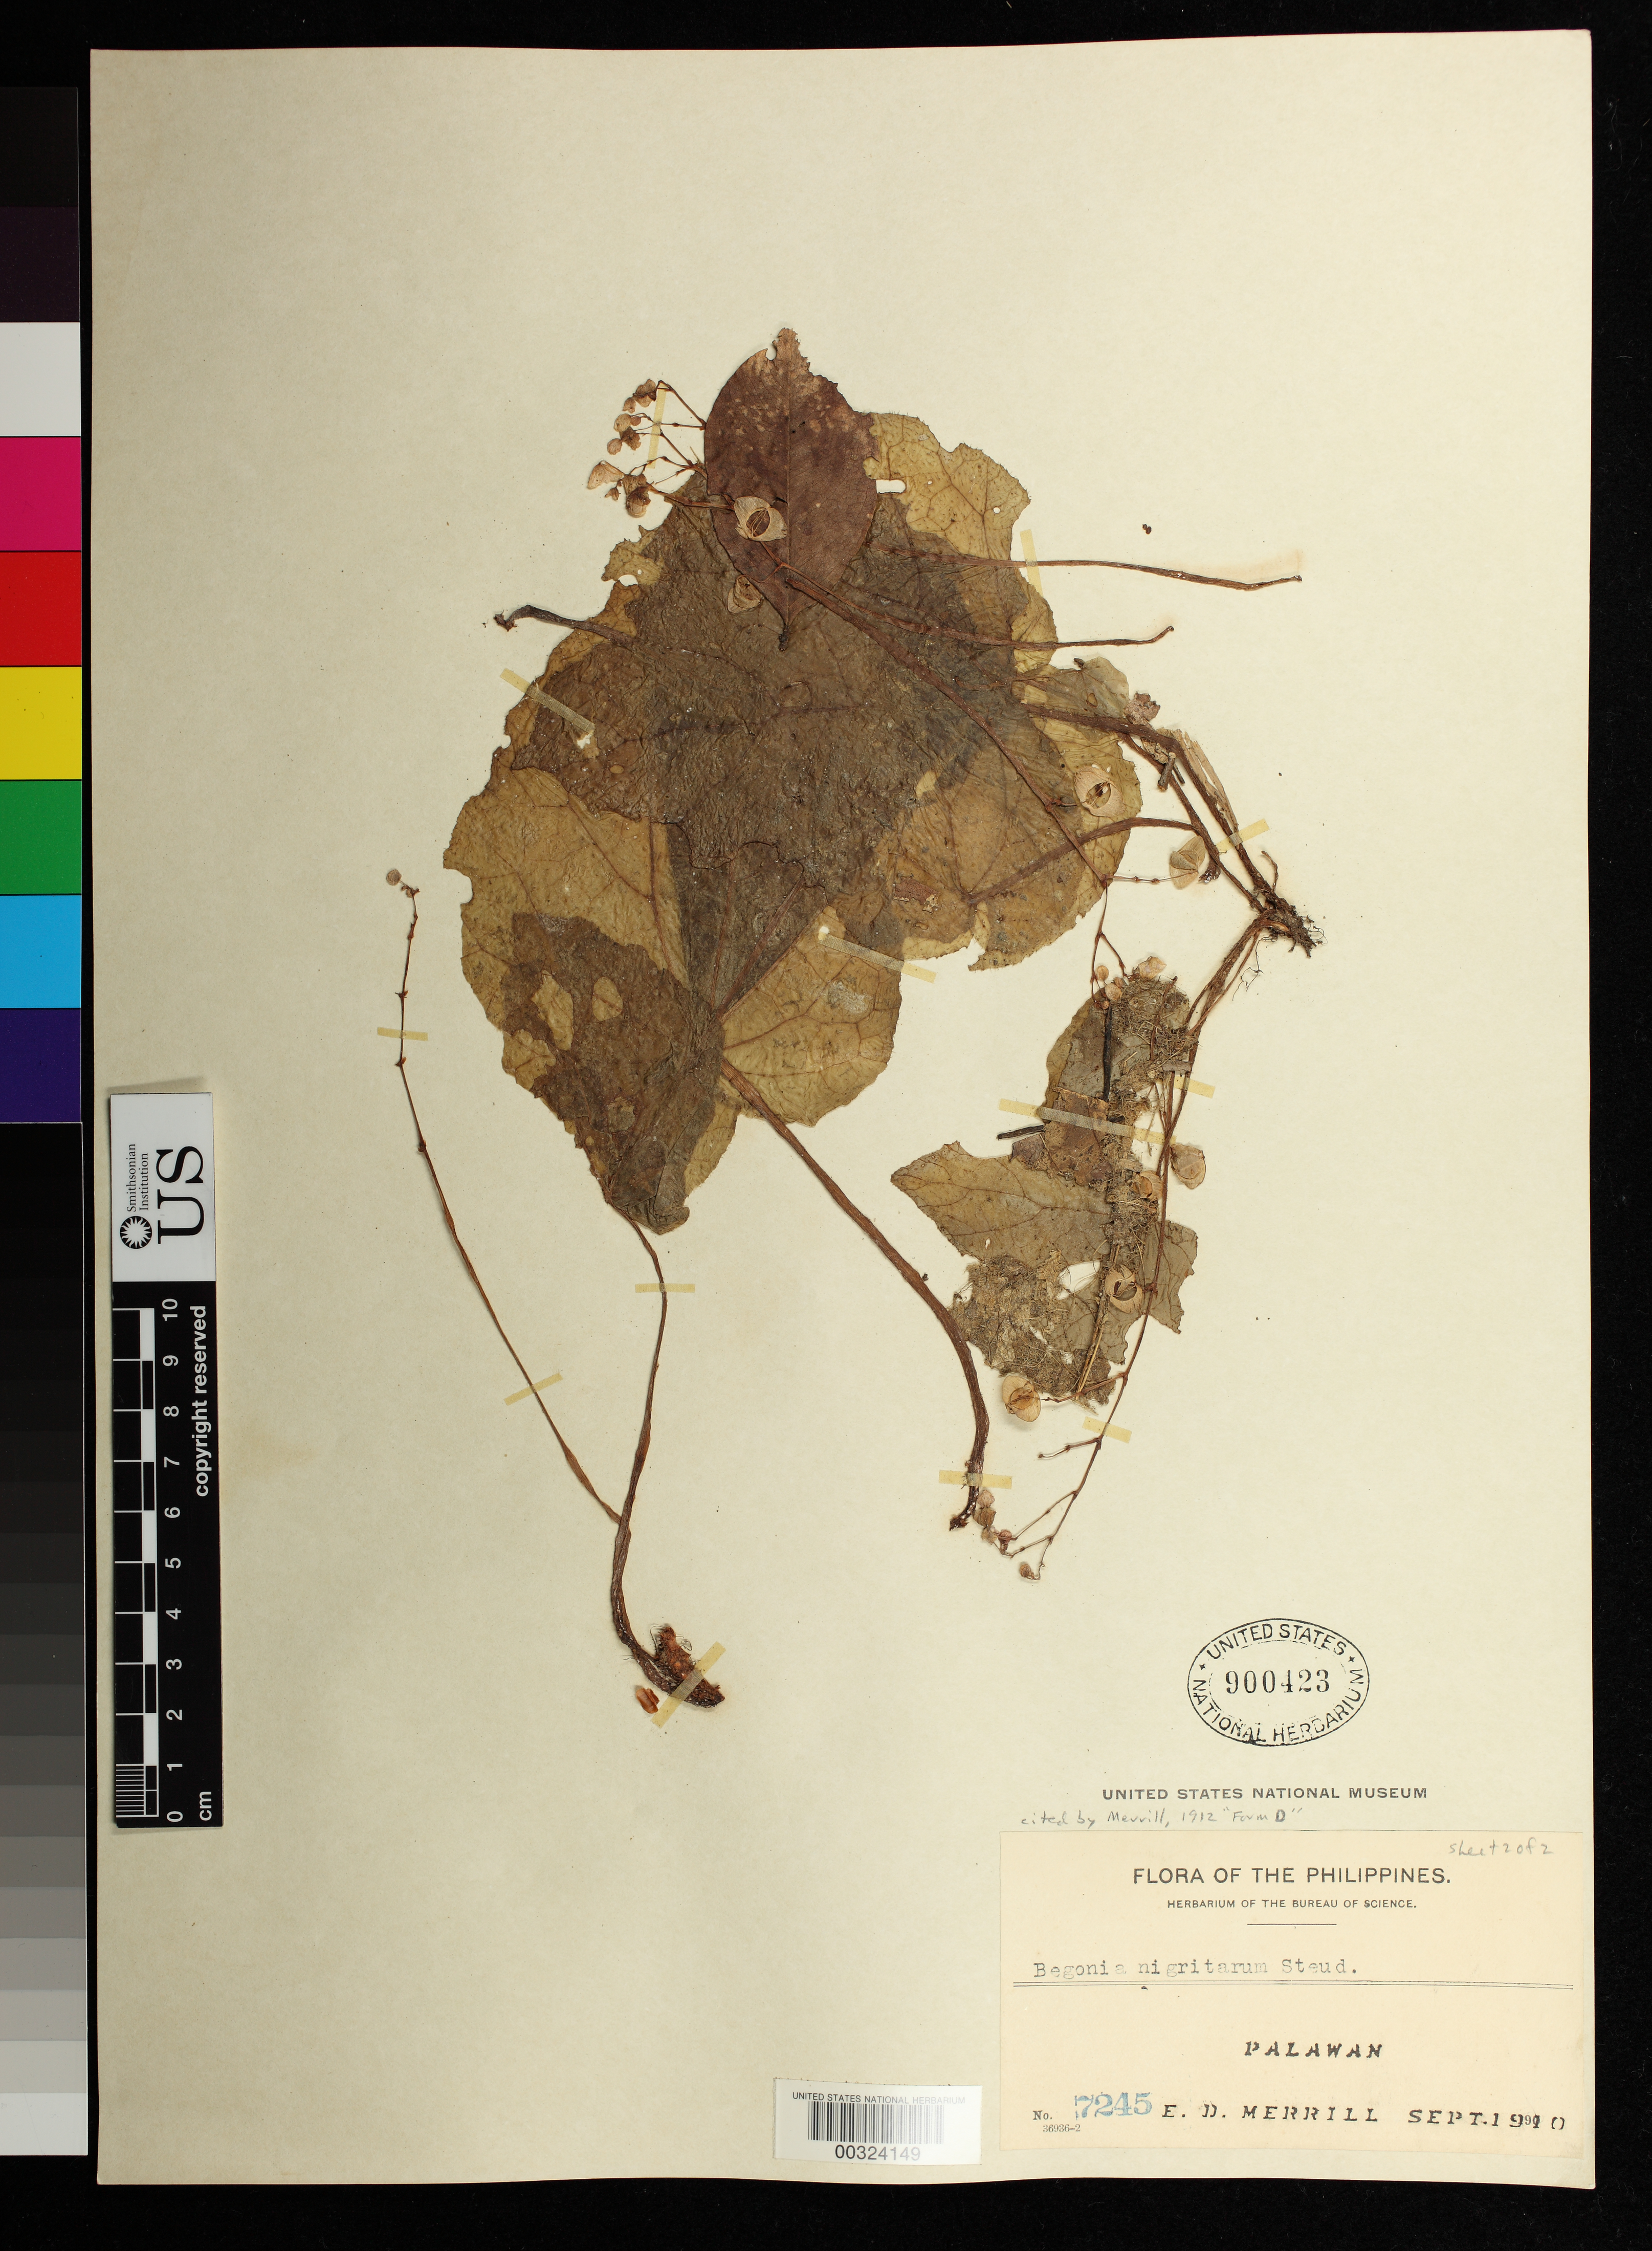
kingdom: Plantae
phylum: Tracheophyta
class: Magnoliopsida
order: Cucurbitales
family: Begoniaceae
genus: Begonia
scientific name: Begonia nigritarum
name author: (Kamel) Steud.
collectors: E. D. Merrill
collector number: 7245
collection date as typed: Sep 1910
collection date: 1910-09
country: Philippines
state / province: Mimaropa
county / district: Palawan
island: Palawan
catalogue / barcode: US 900423